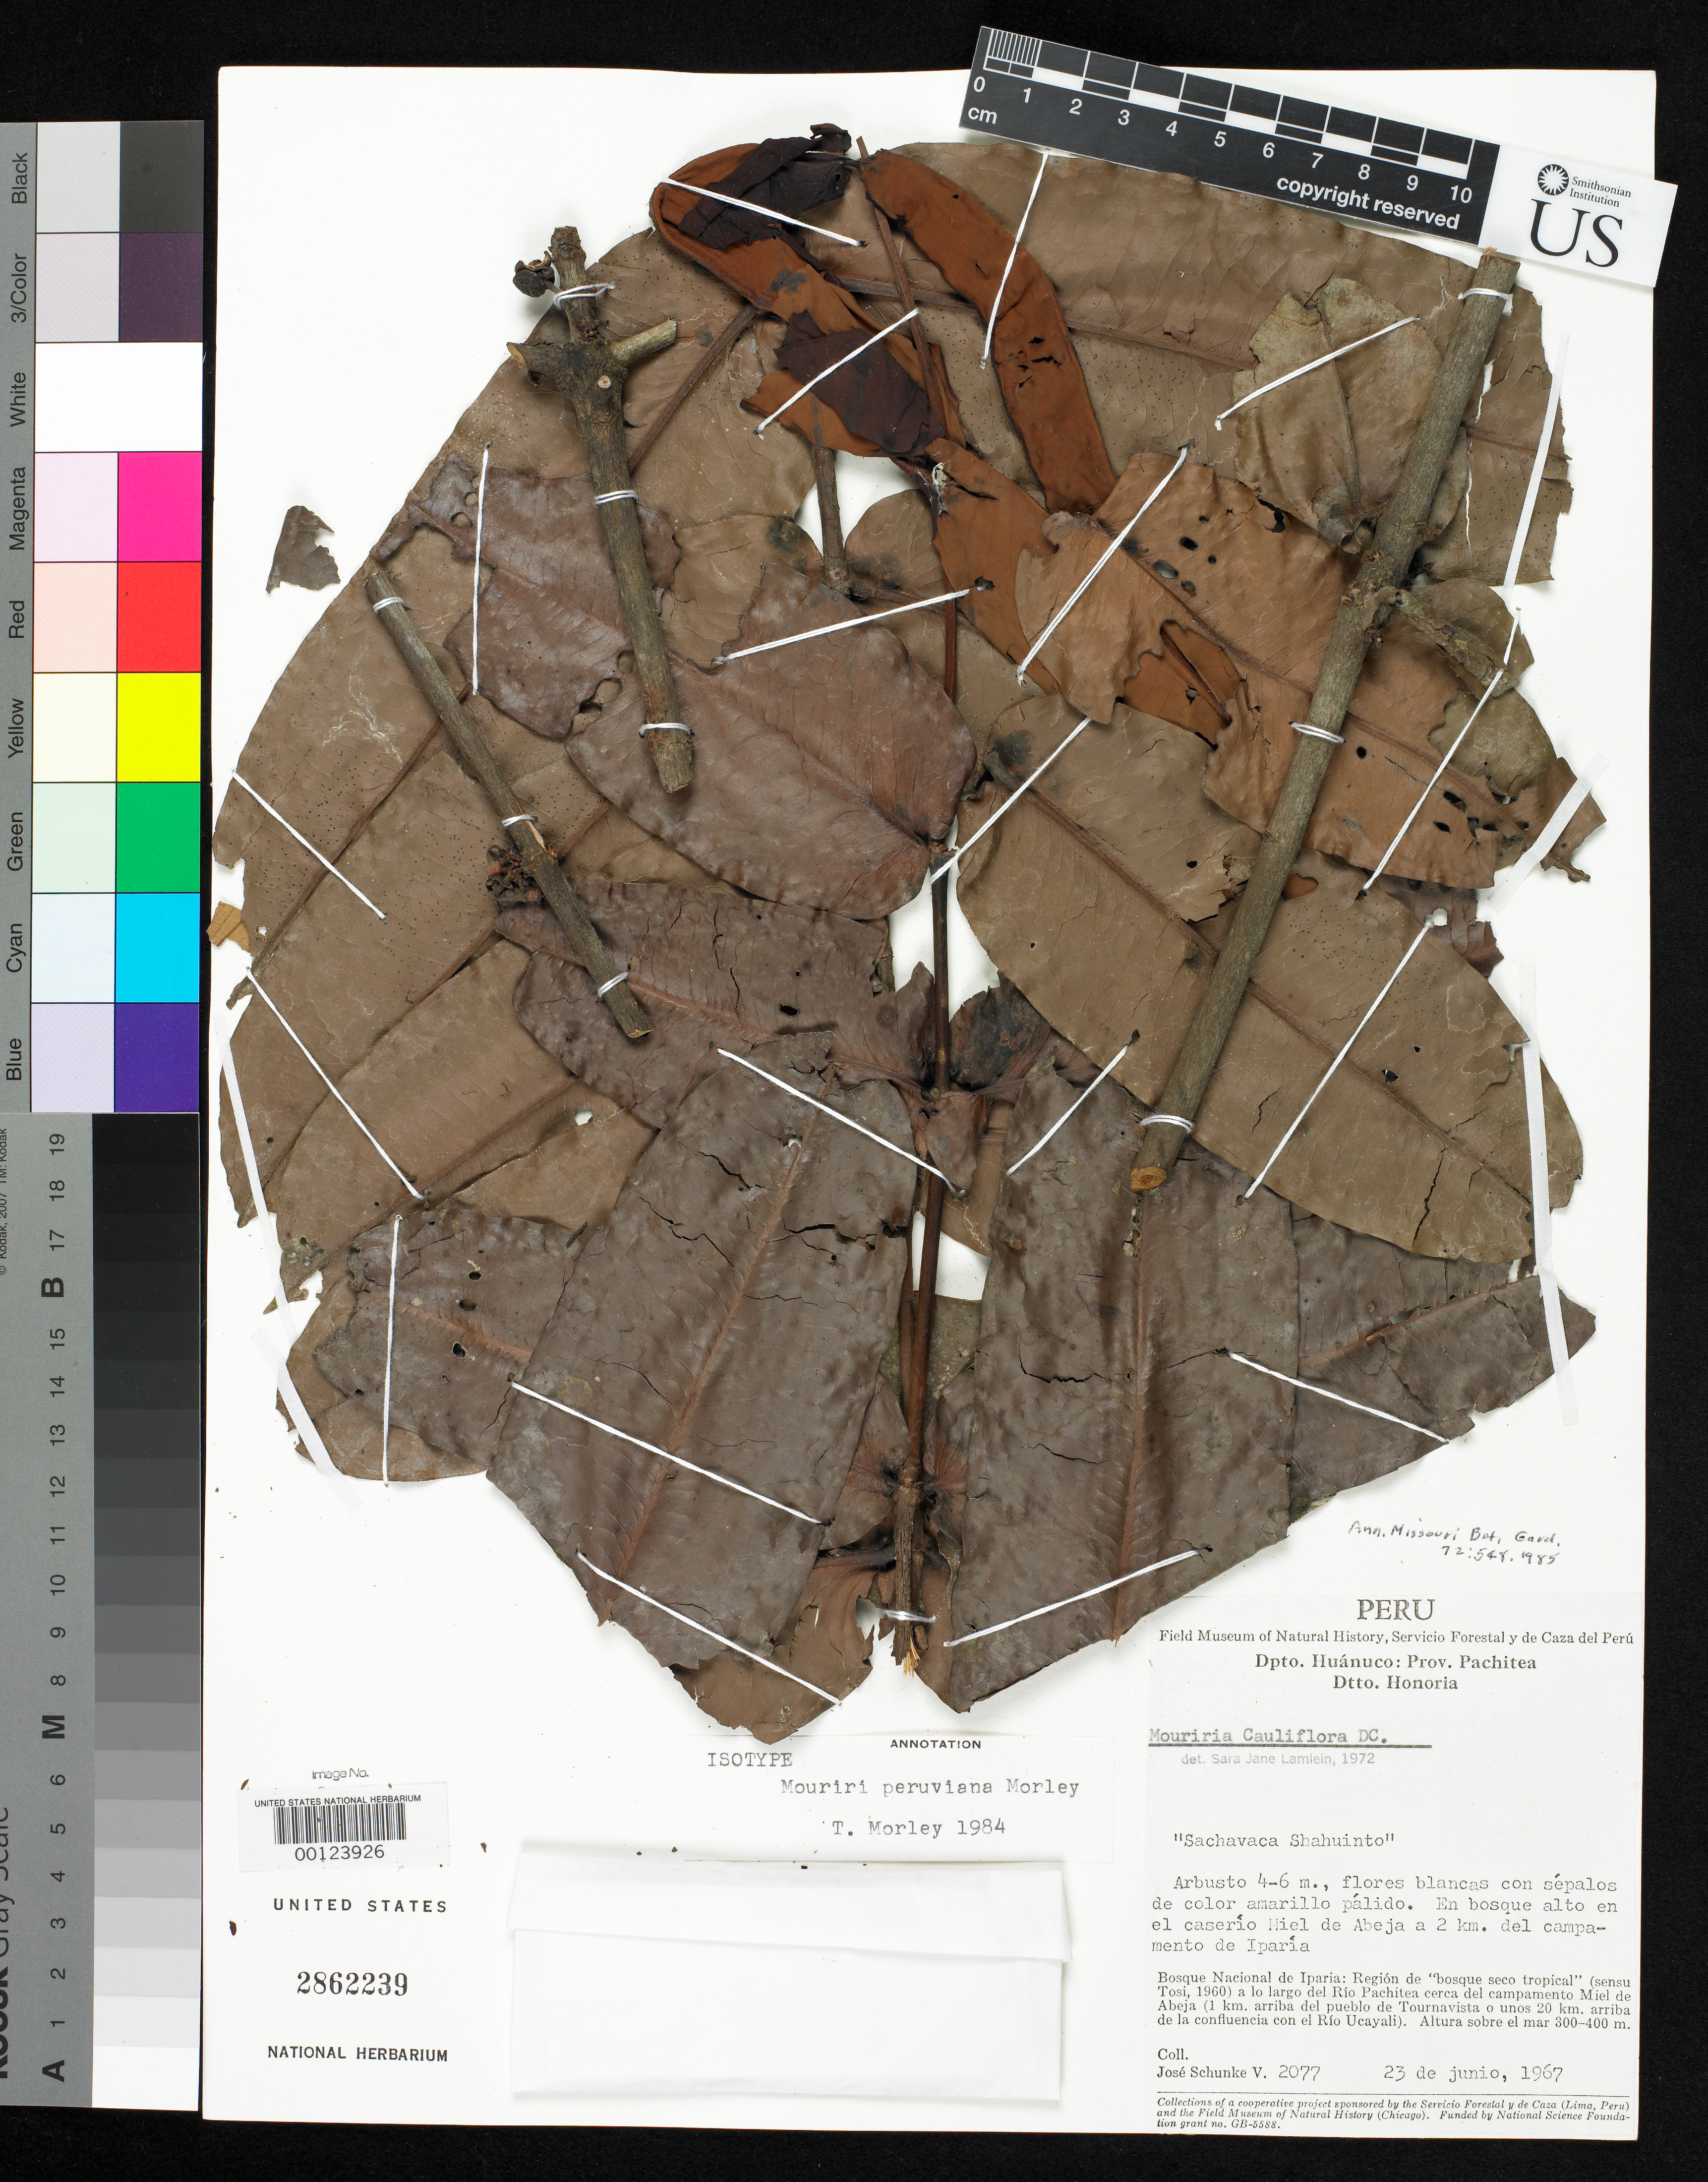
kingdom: Plantae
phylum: Tracheophyta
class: Magnoliopsida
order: Myrtales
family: Melastomataceae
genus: Mouriri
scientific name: Mouriri peruviana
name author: Morley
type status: Isotype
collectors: J. Schunke Vigo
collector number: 2077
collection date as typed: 23 Jun 1967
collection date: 1967-06-23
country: Peru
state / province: Huánuco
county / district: Pachitea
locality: Dtto. Honoria, Nat'l. Forest of Iparia, along Rio Pachitea, at meil de abeja Camp 1 km above Tournavista.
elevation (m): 300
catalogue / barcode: US 2862239